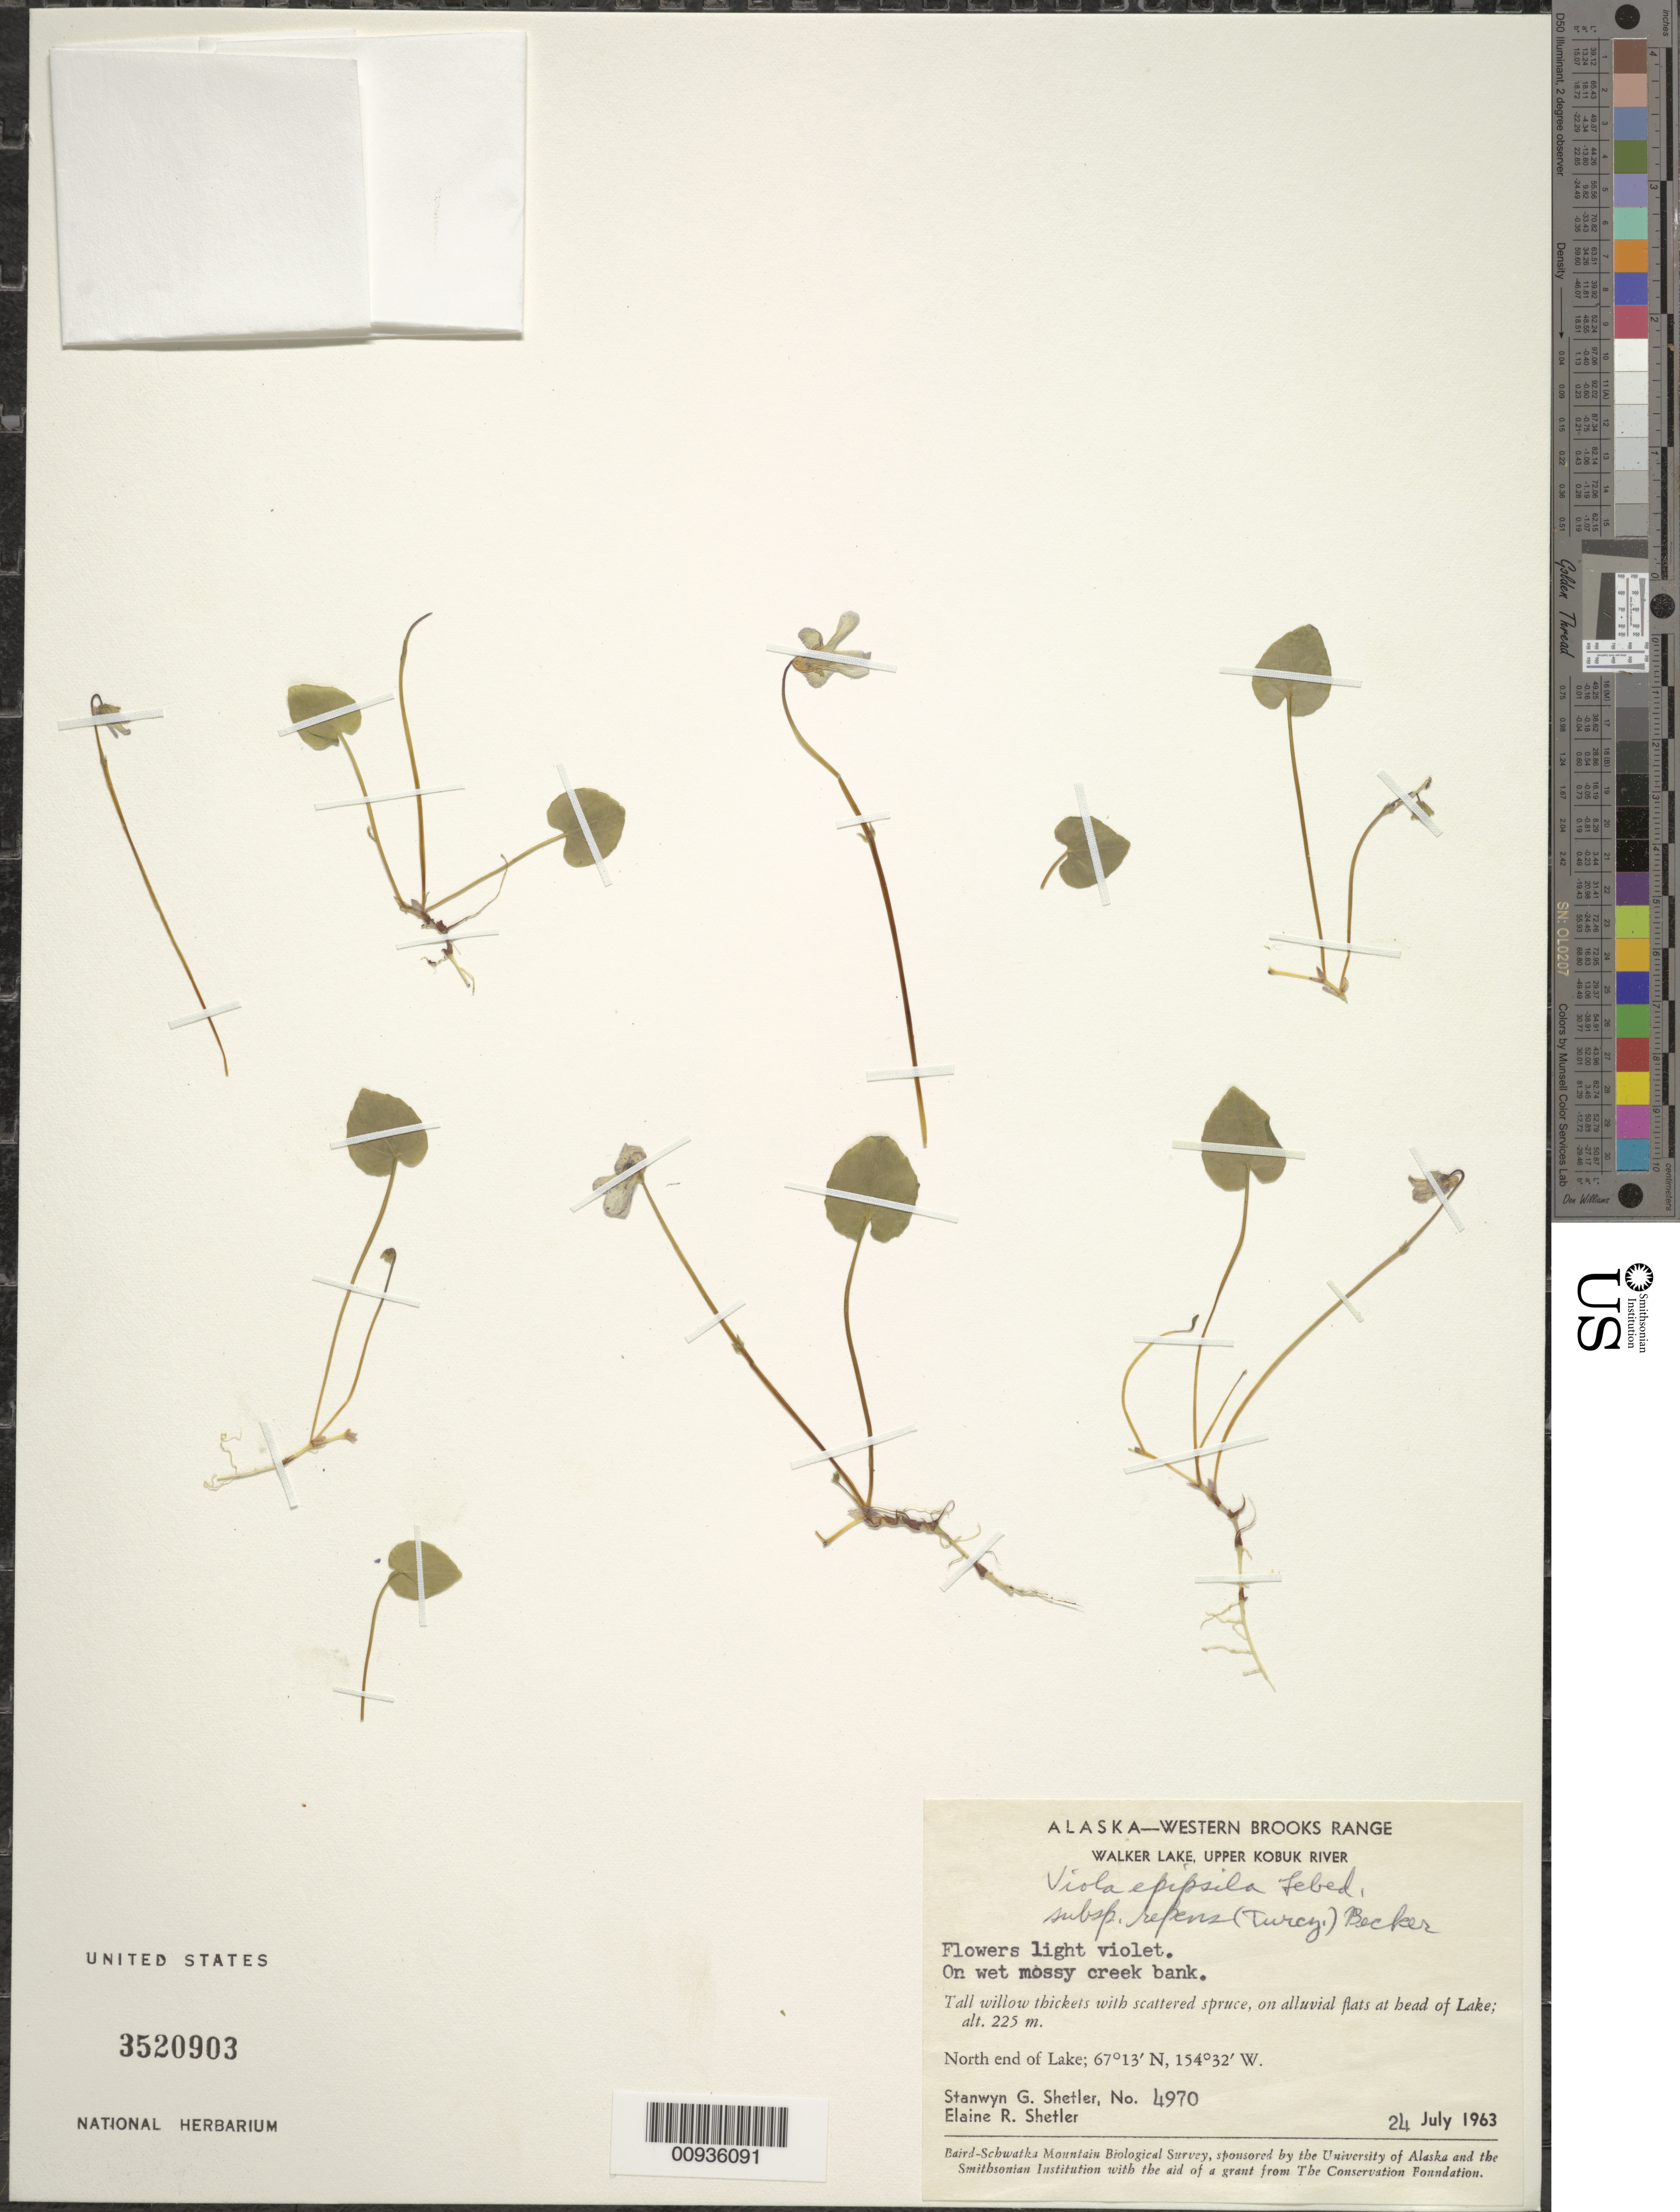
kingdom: Plantae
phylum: Tracheophyta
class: Magnoliopsida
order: Malpighiales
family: Violaceae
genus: Viola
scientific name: Viola epipsila subsp. repens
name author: (Turcz.) Becker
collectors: S. Shetler & E. R. Shetler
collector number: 4970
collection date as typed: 24 Jul 1963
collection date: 1963-07-24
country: United States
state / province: Alaska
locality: North end of Walker Lake. Western Brooks Range, Upper Kobuk River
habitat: Tall willows thickets with scattered spruce, on alluvial flats at head of Lake. On wet mossy creek bank.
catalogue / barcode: US 3520903